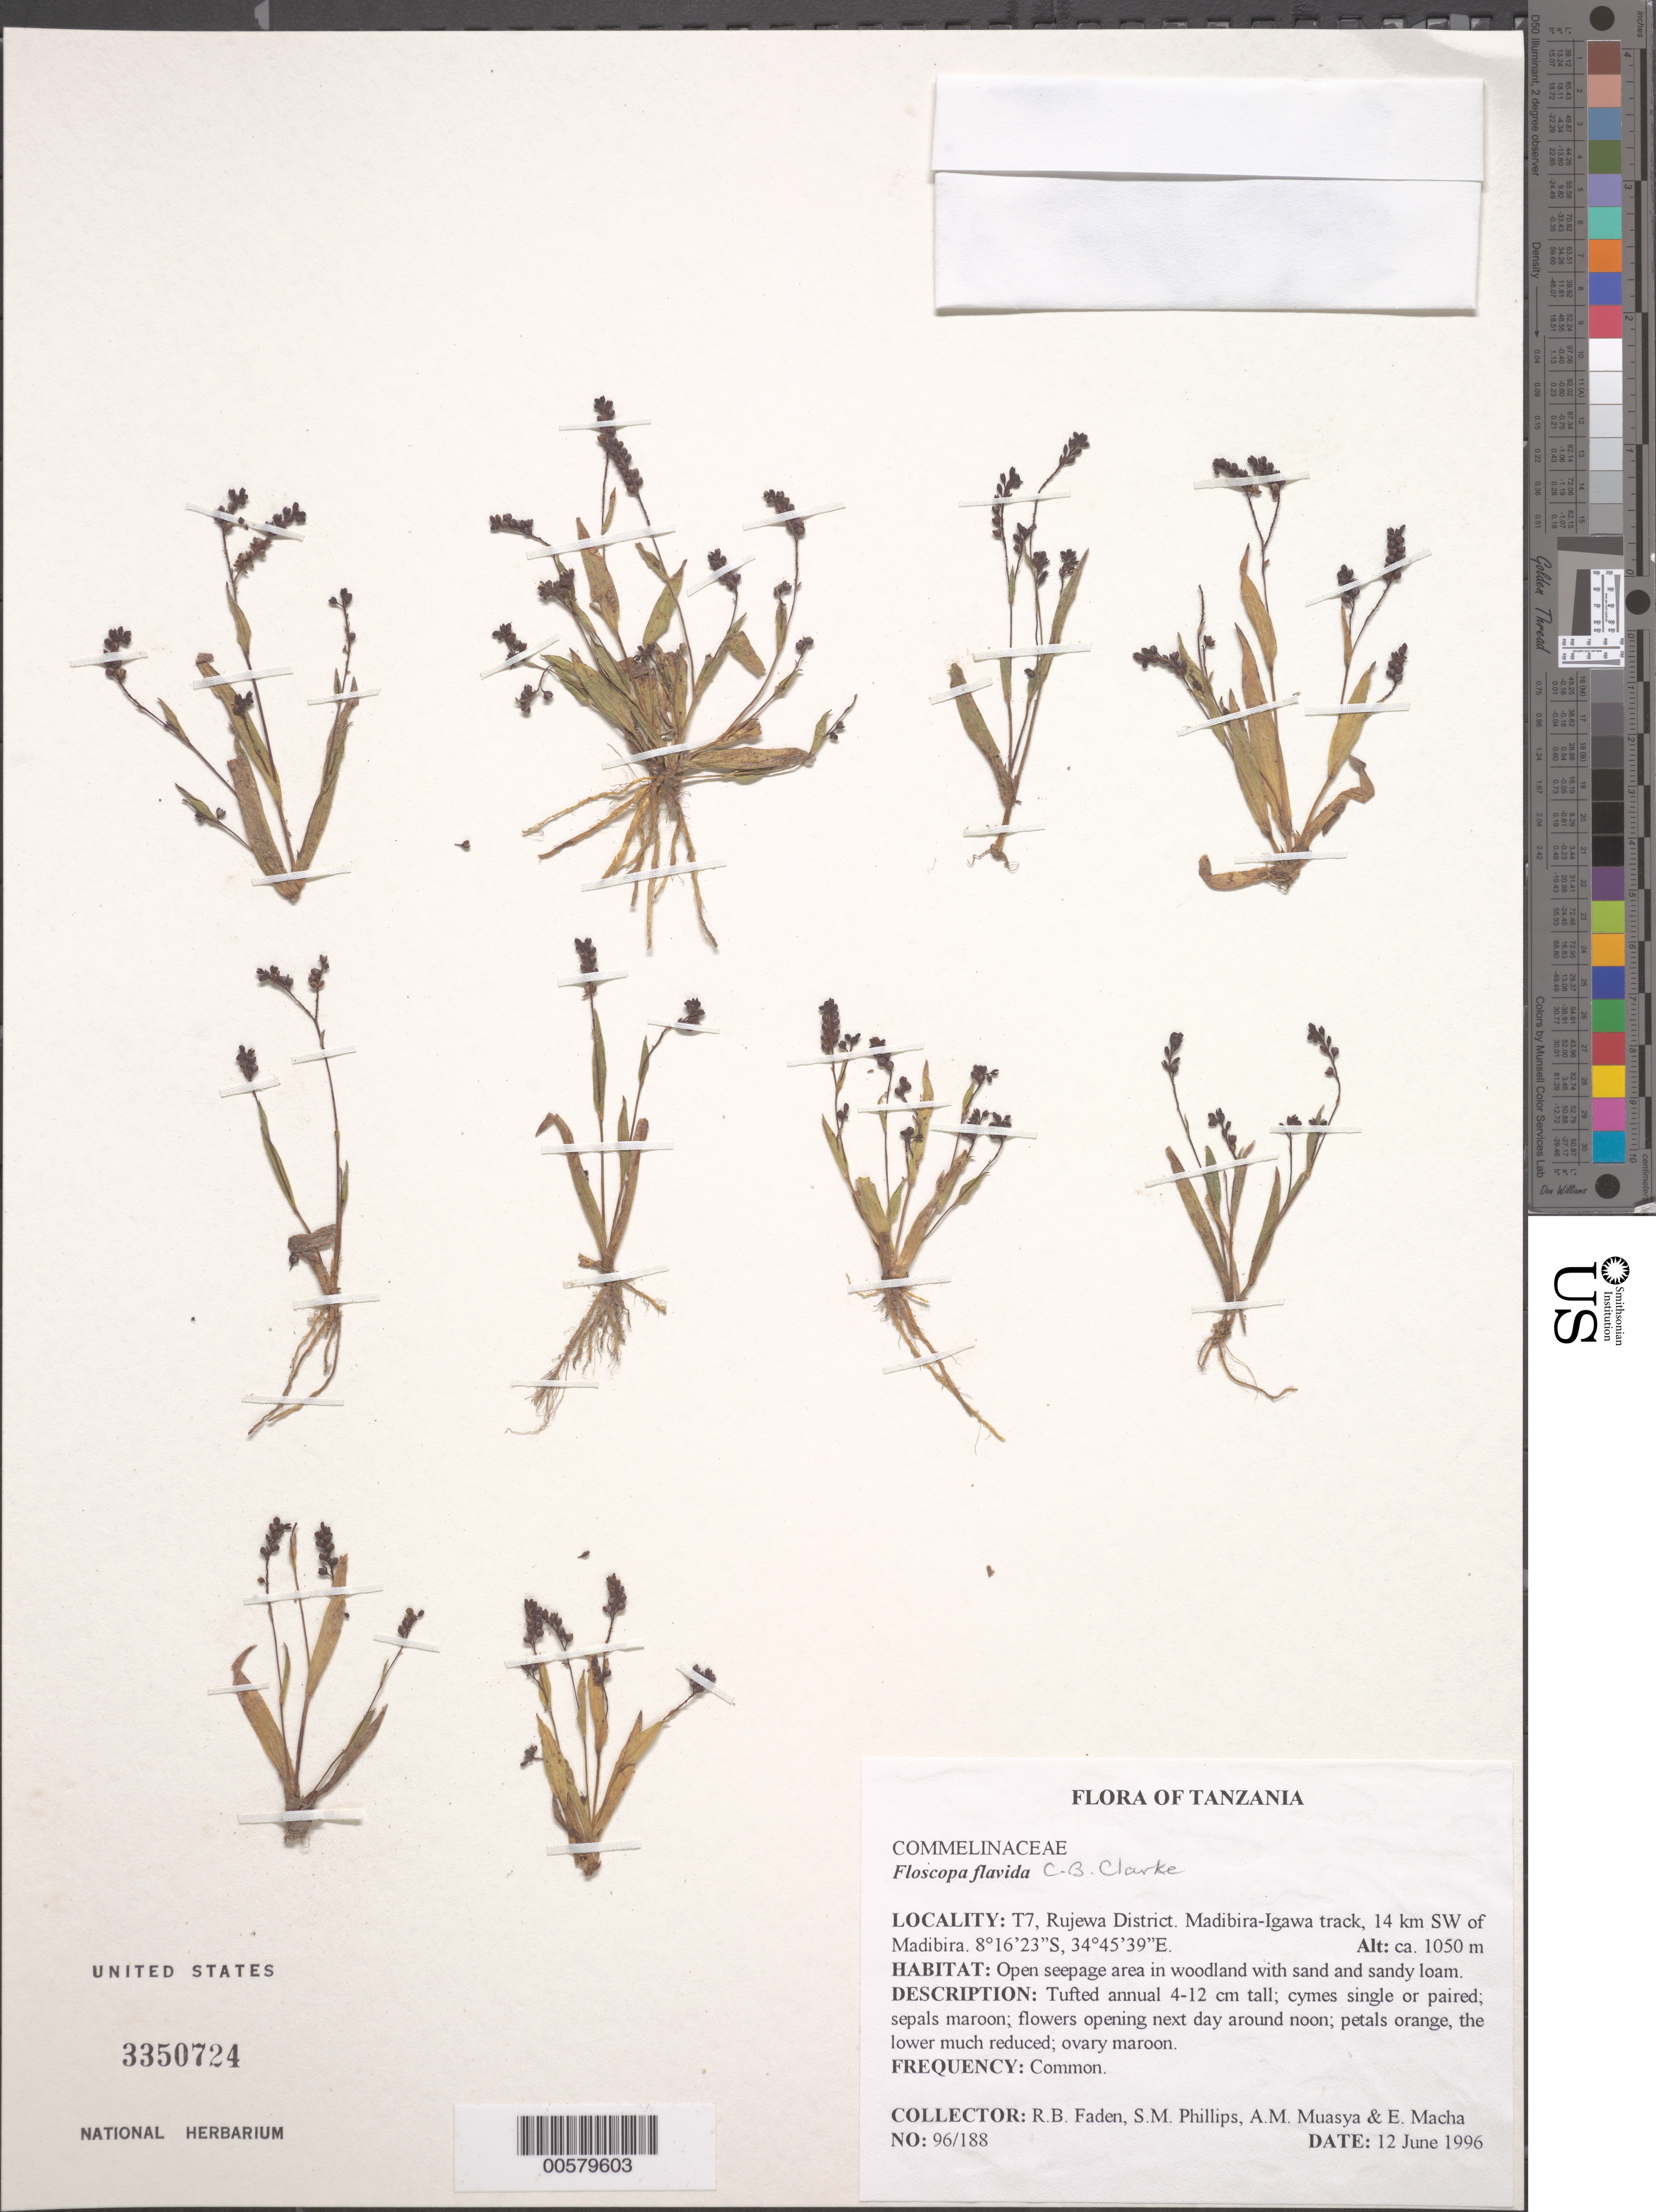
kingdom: Plantae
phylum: Tracheophyta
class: Liliopsida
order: Commelinales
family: Commelinaceae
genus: Floscopa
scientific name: Floscopa flavida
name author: C.B. Clarke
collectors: R. B. Faden, S. M. Phillips, A. Muasya & E. Macha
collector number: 96/188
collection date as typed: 12 Jun 1996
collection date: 1996-06-12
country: Tanzania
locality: Rujewa dist., madibira-igawa track, sw of madibira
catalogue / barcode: US 3350724